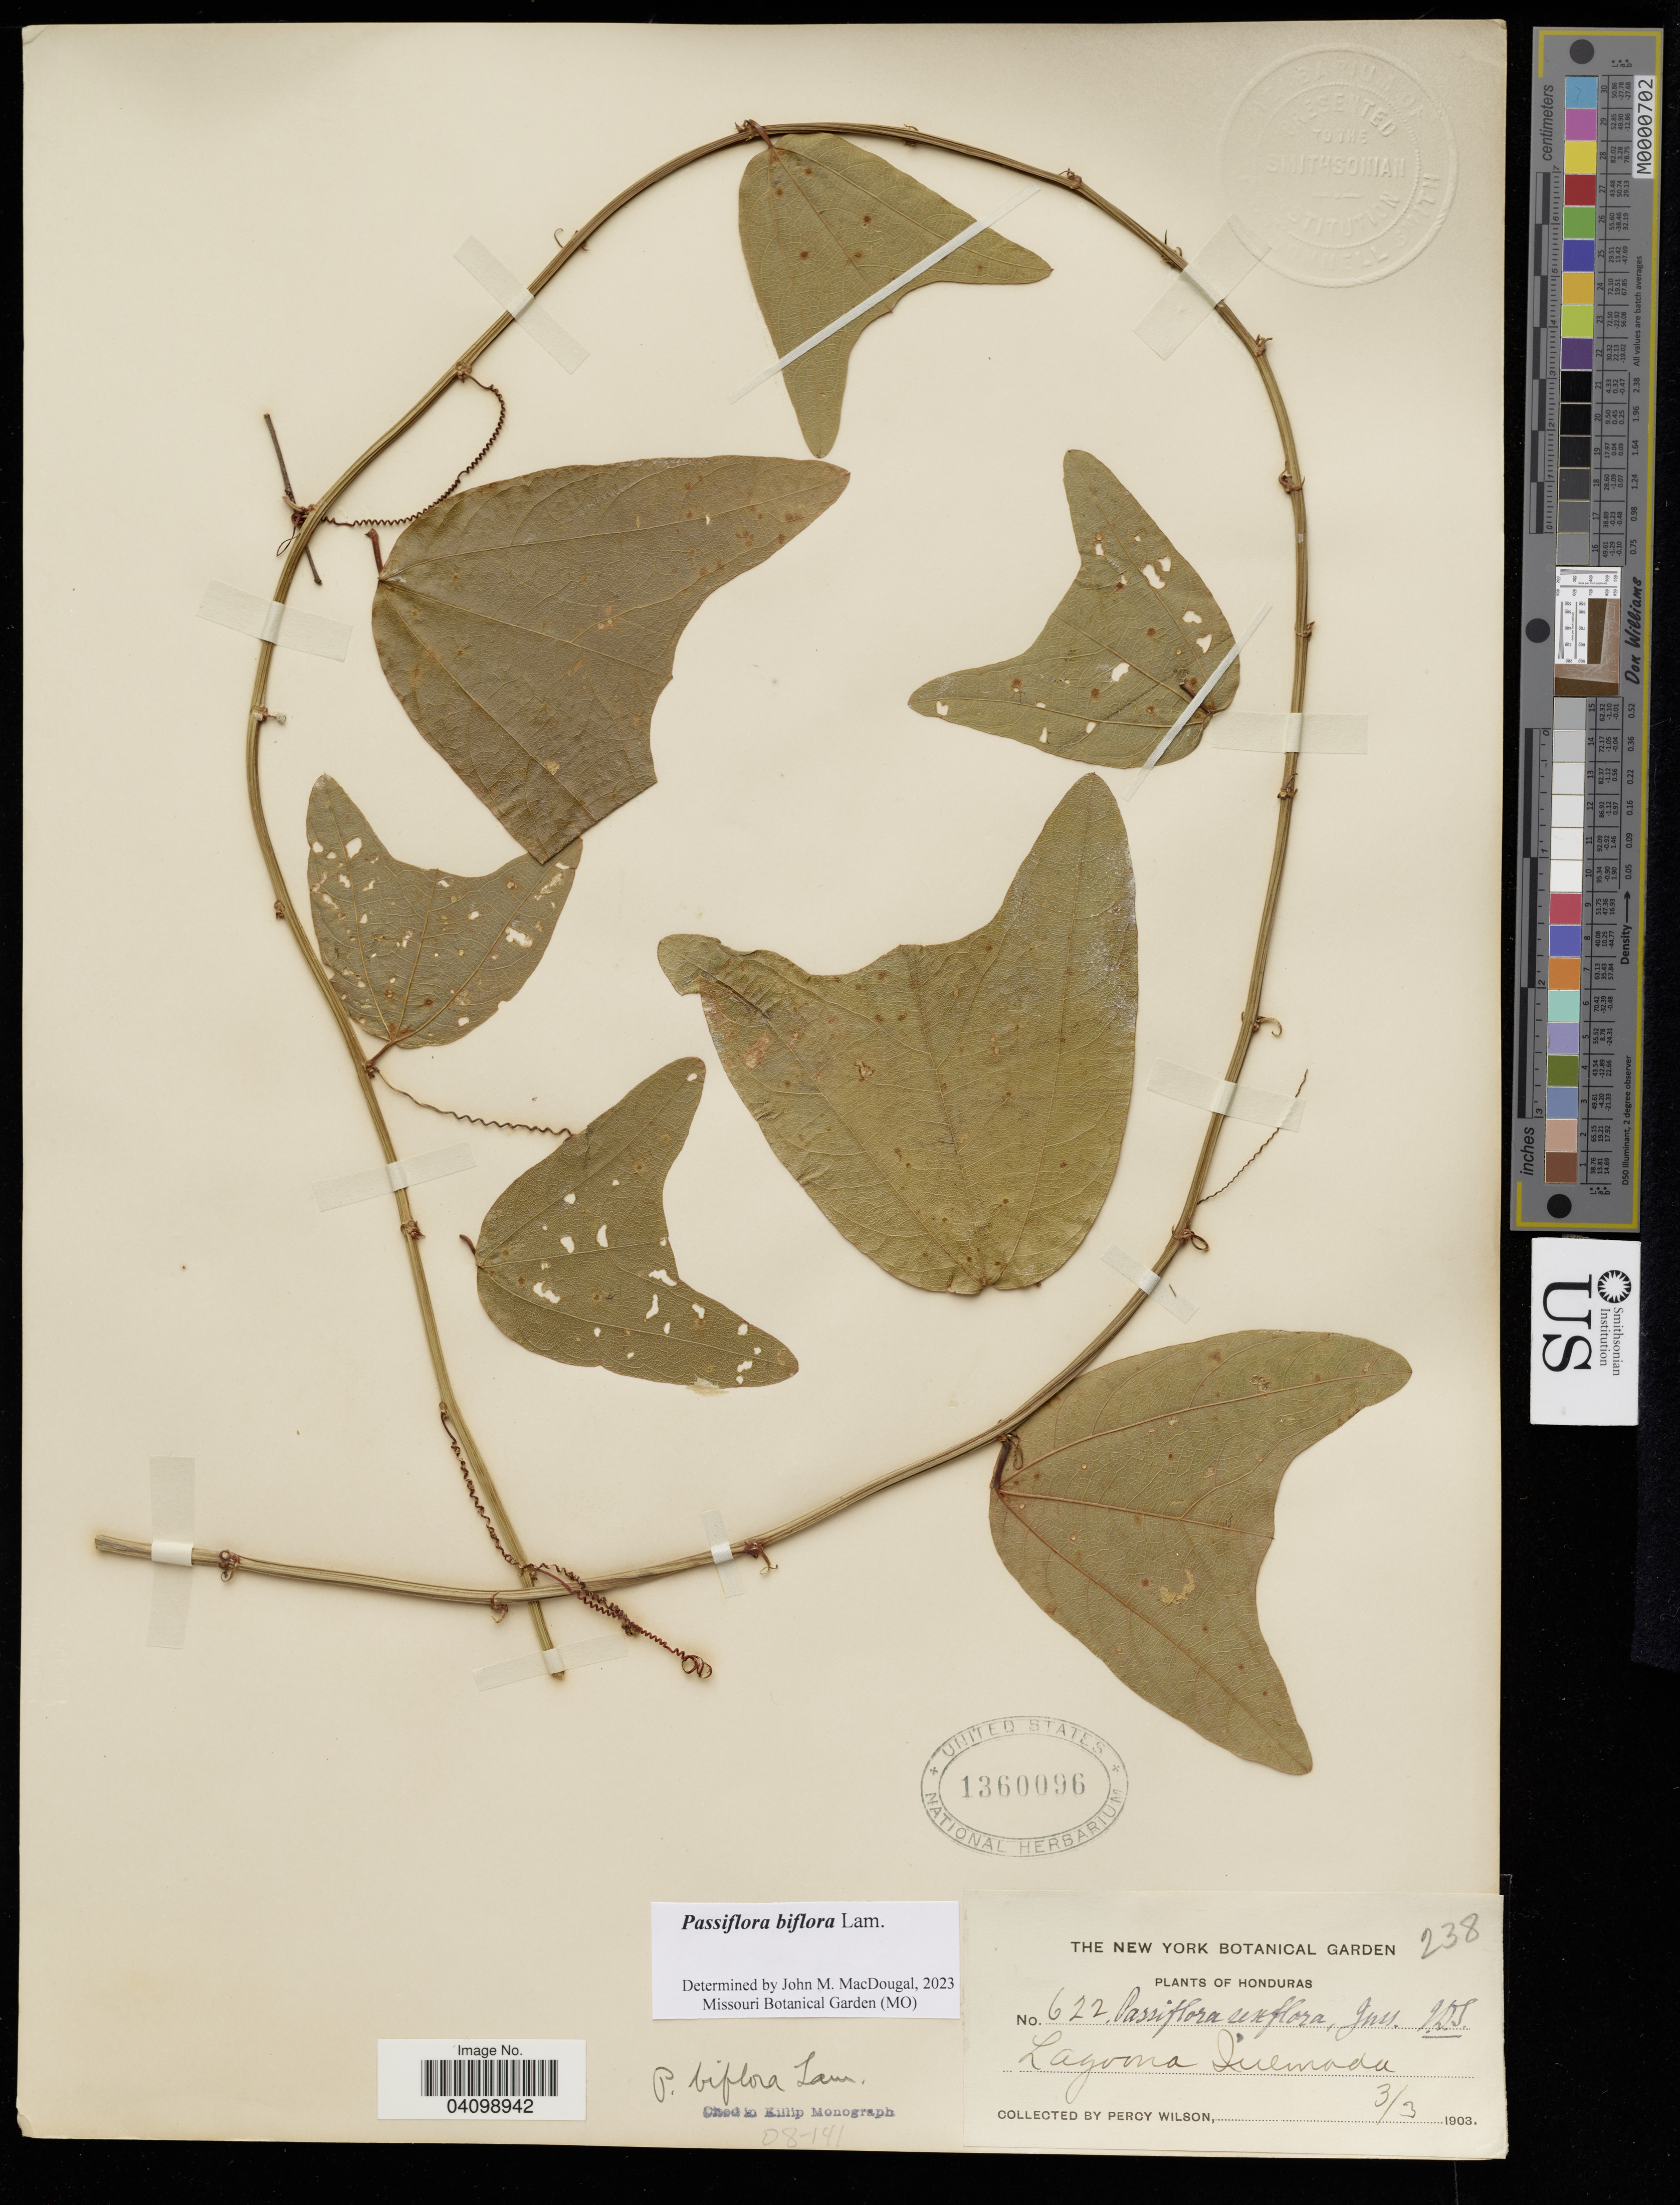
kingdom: Plantae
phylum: Tracheophyta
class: Magnoliopsida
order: Malpighiales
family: Passifloraceae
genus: Passiflora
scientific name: Passiflora biflora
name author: Lam.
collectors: P. Wilson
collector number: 238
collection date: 1903-03-03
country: Honduras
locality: Lagoona Quemada.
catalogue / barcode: US 1360096